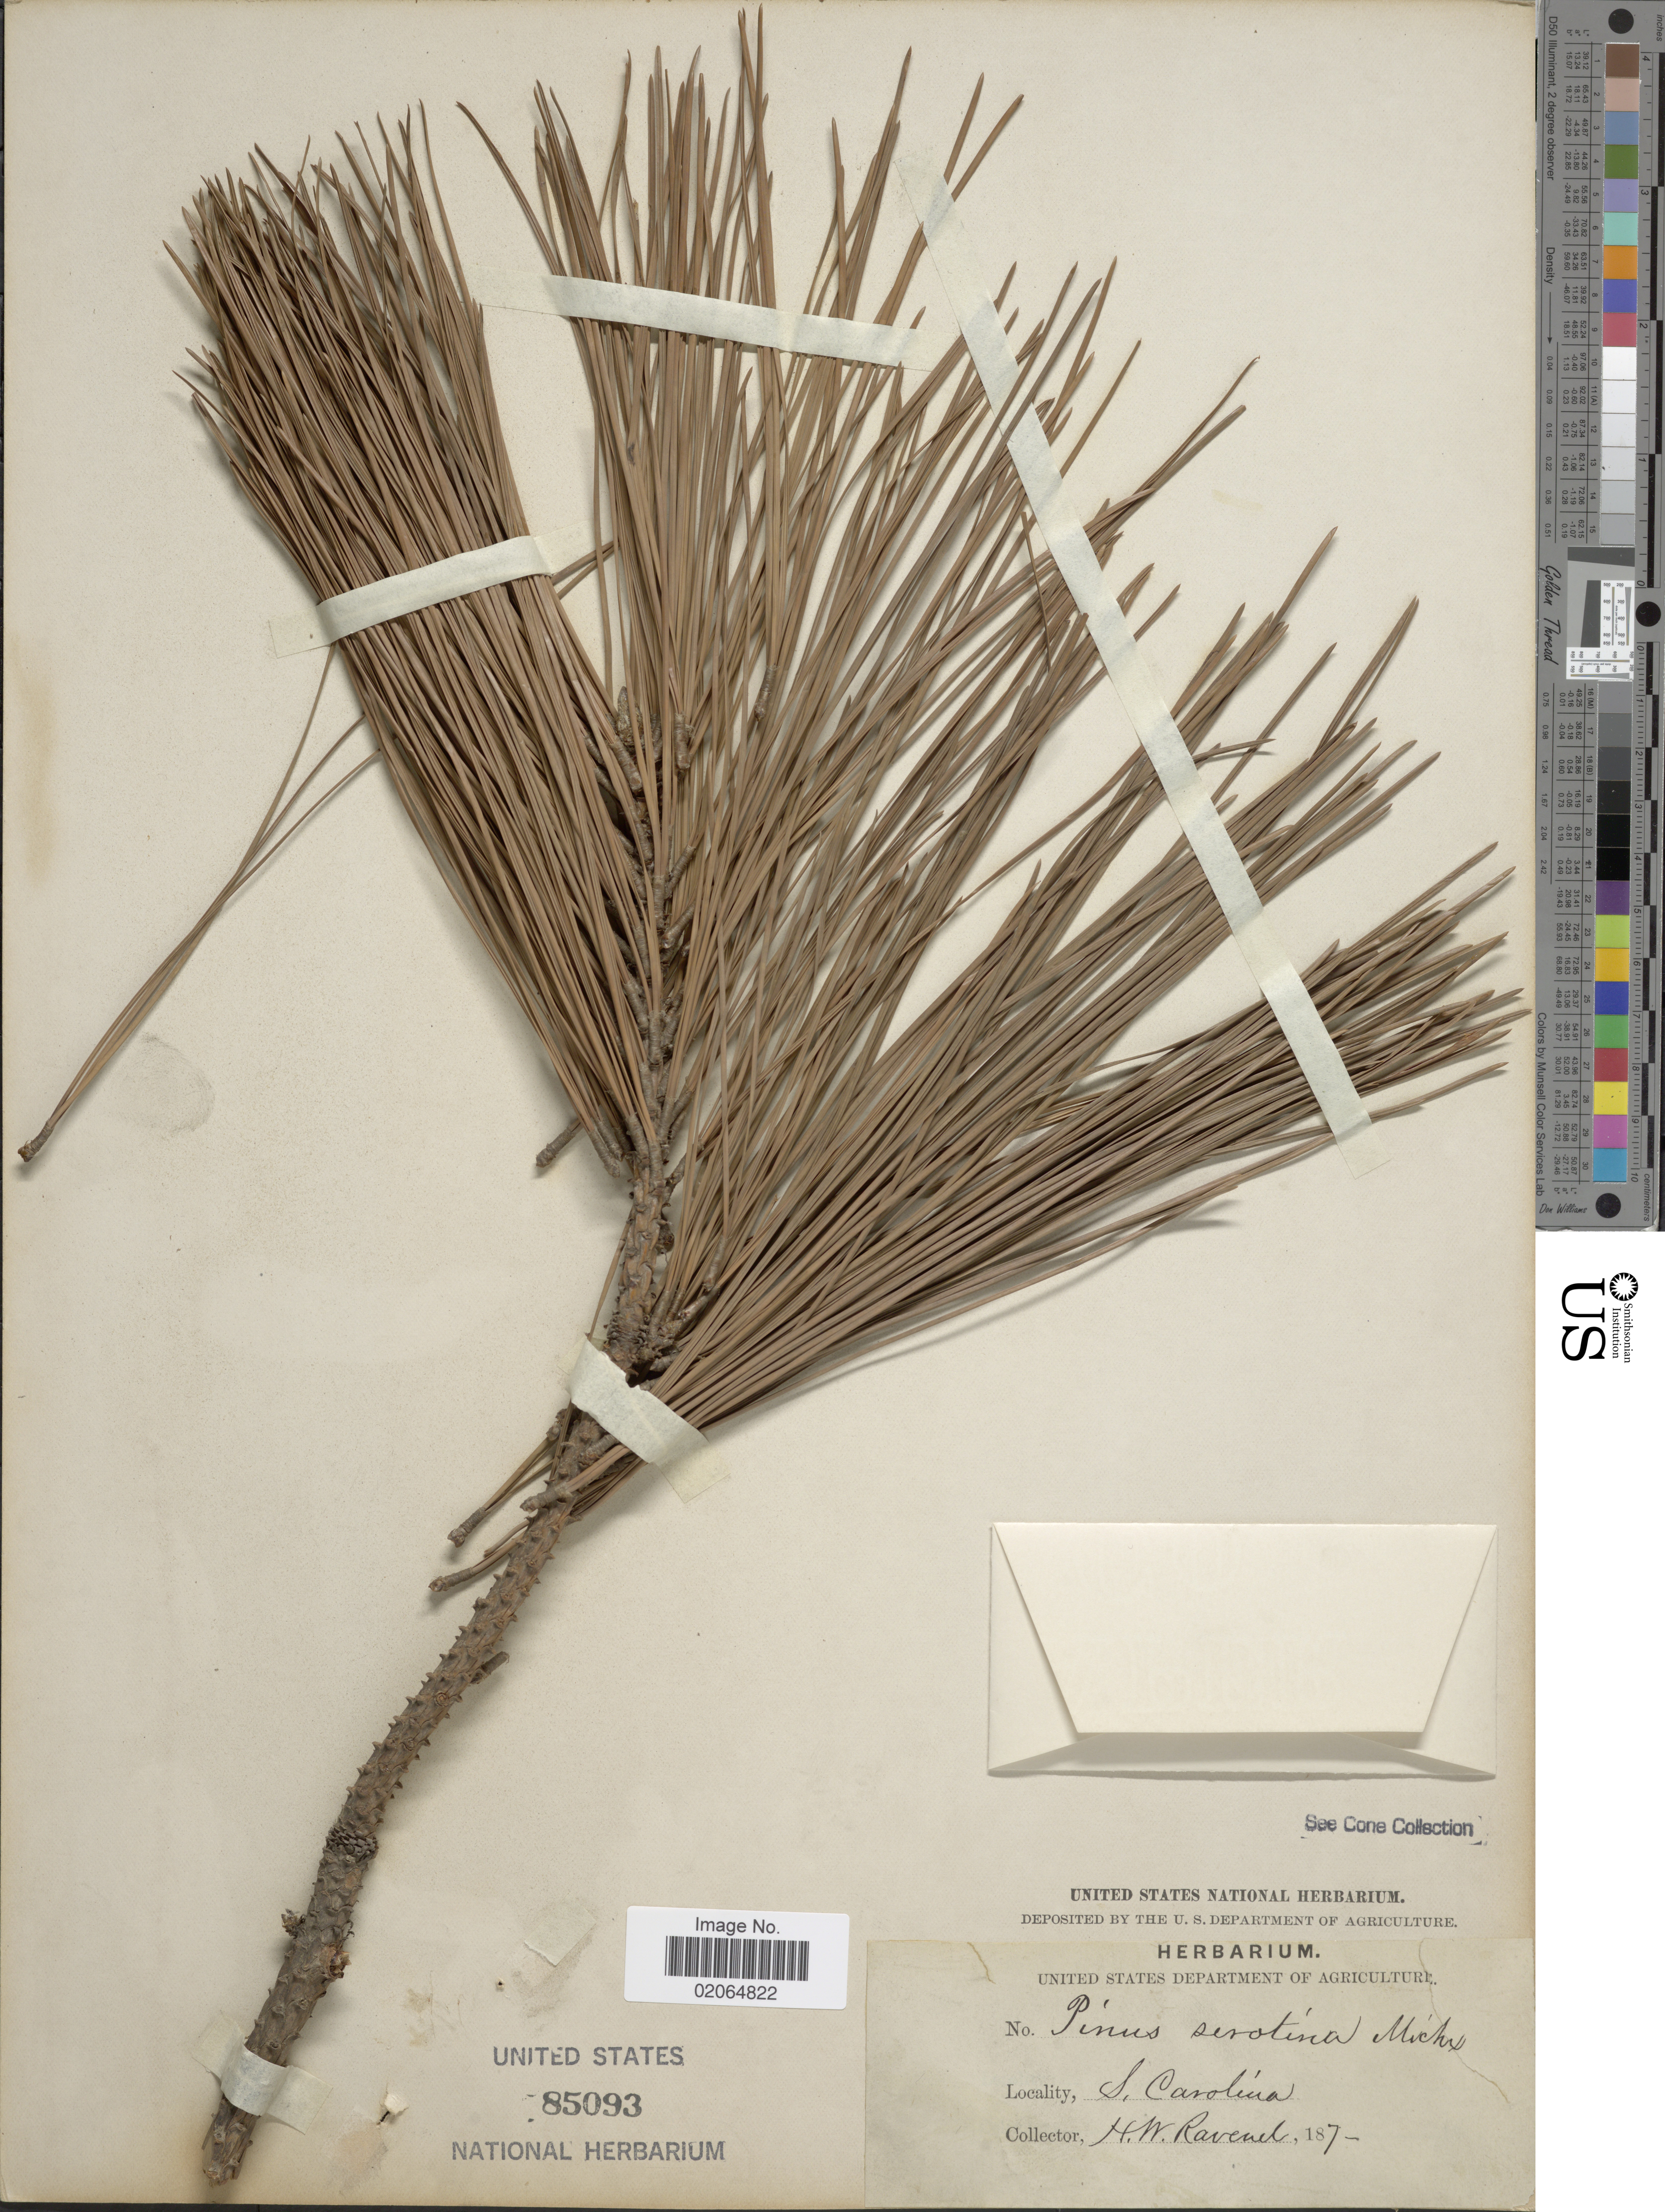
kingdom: Plantae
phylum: Tracheophyta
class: Pinopsida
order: Pinales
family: Pinaceae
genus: Pinus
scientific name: Pinus serotina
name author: Michx.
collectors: H. Ravenel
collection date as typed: Transcribed d/m/y: //187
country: United States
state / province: South Carolina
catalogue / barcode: US 85093